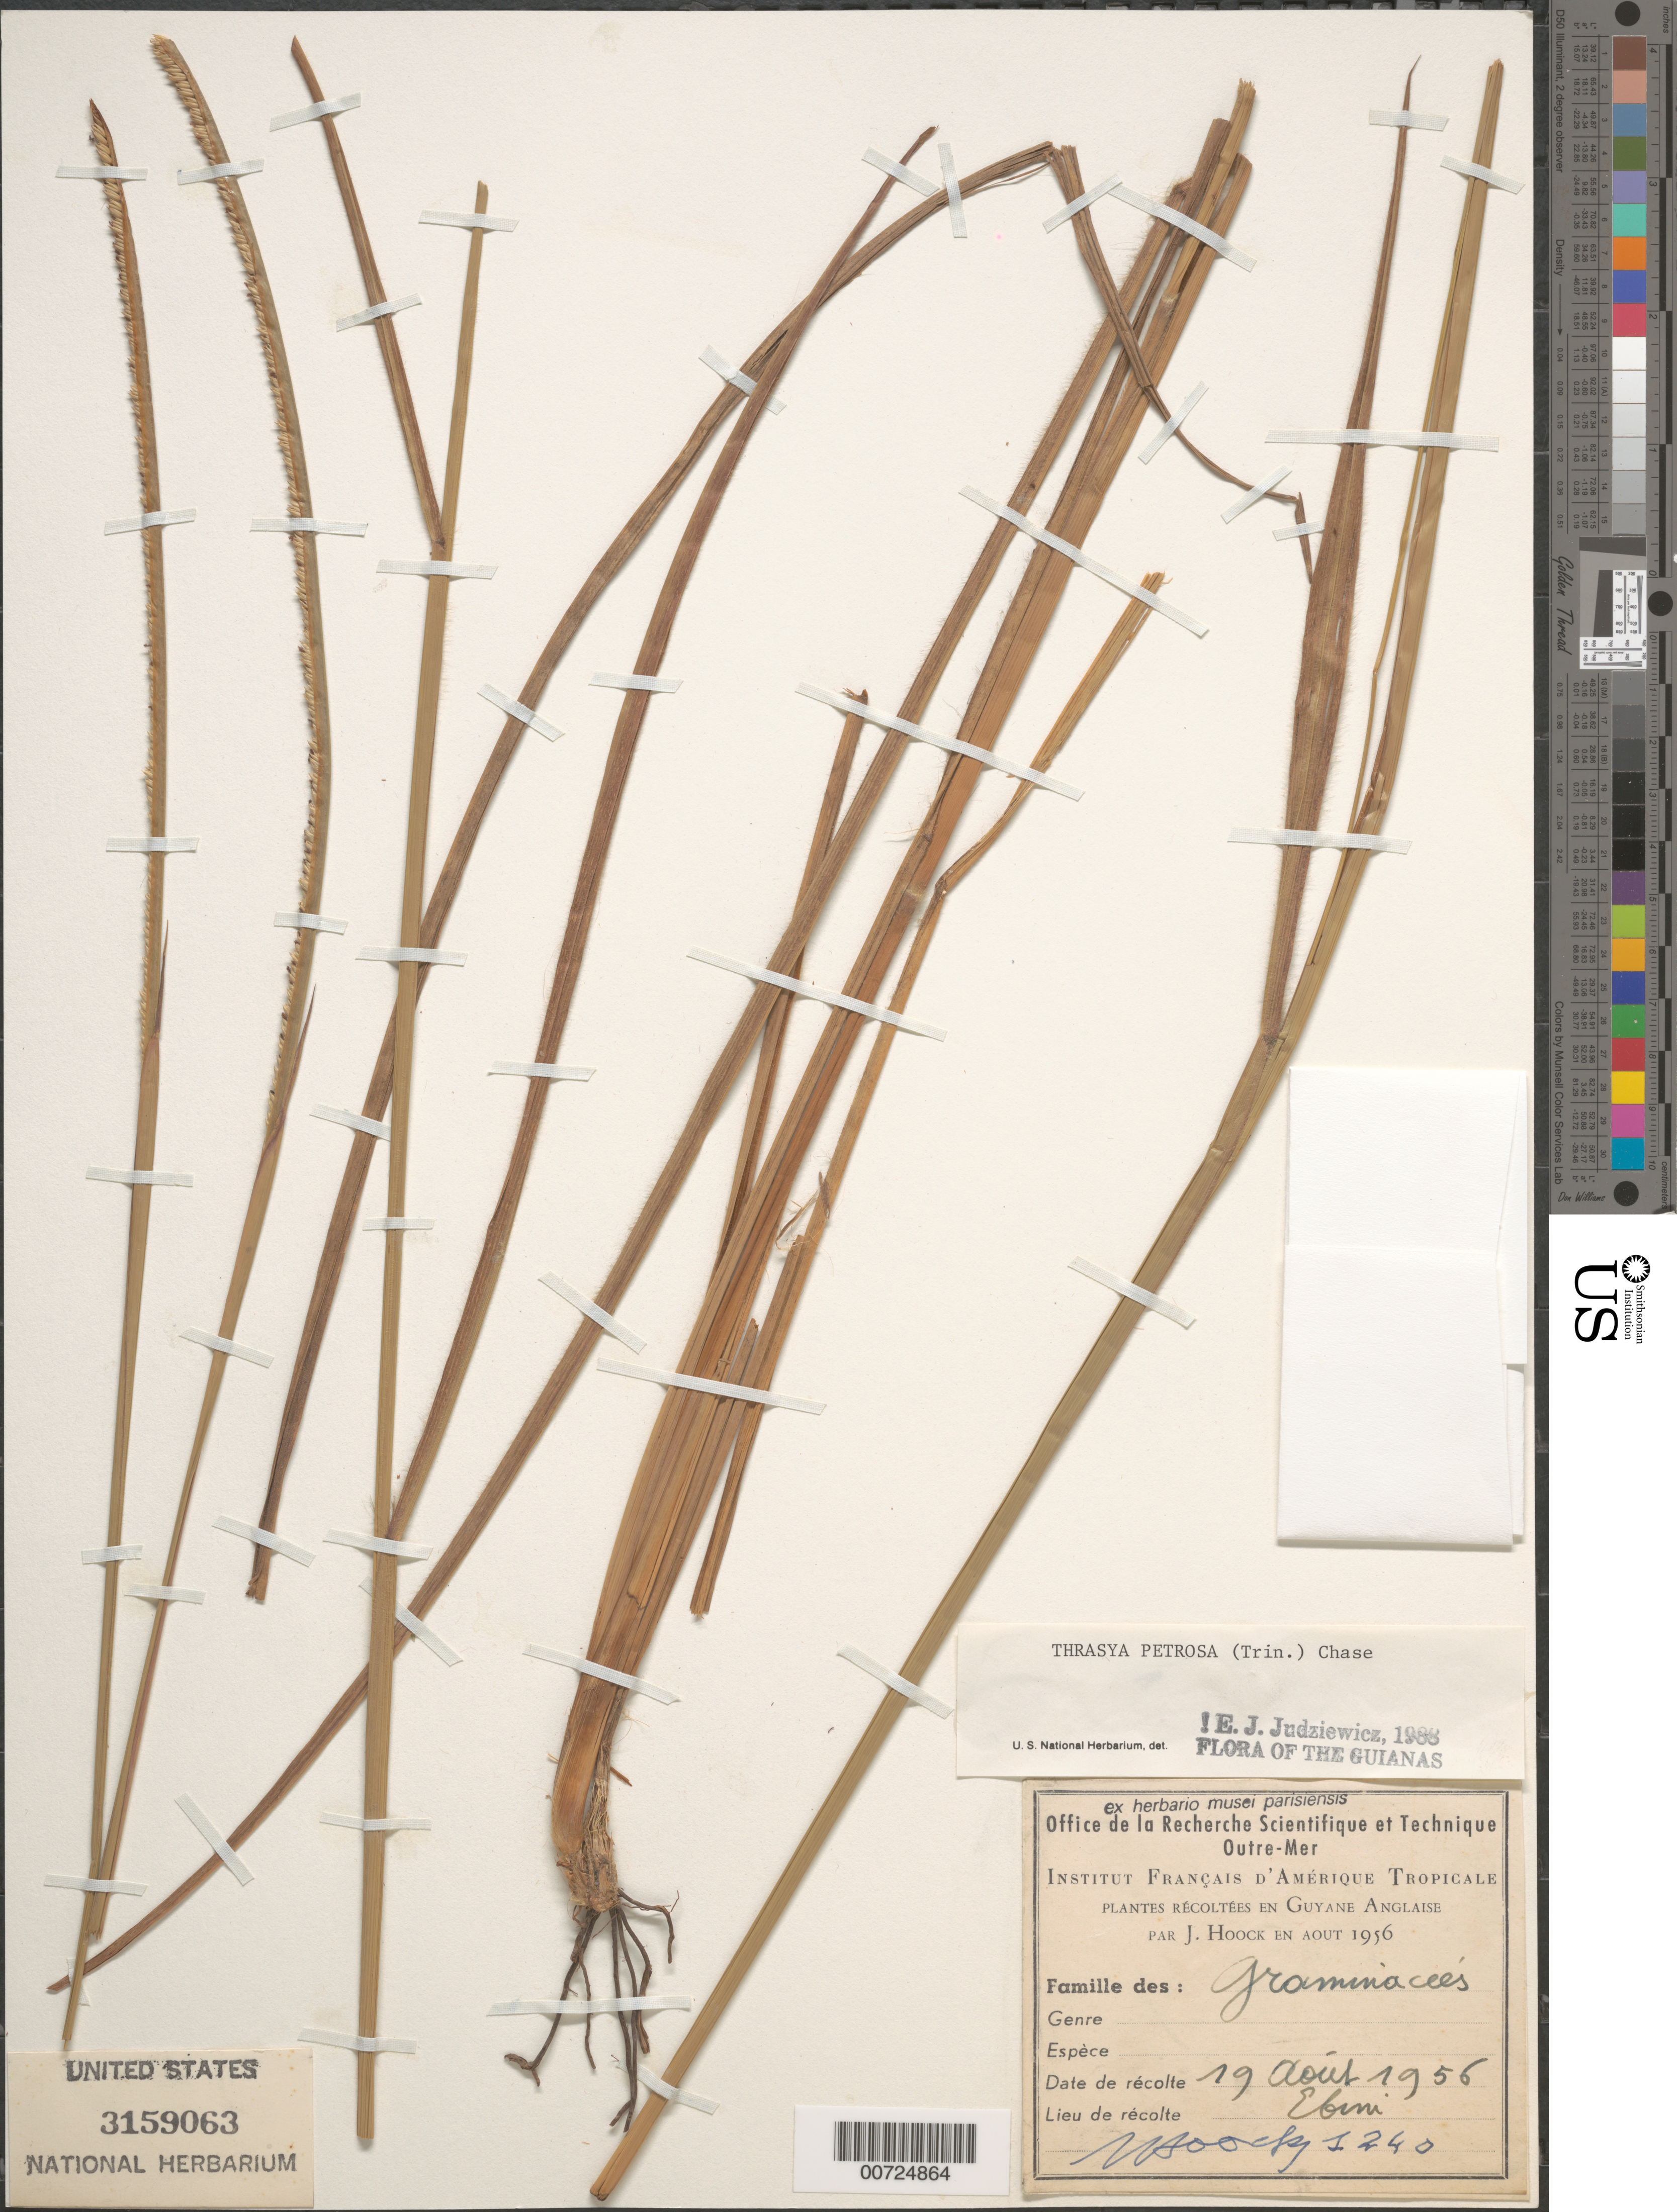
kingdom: Plantae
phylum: Tracheophyta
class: Liliopsida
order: Poales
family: Poaceae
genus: Thrasya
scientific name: Thrasya petrosa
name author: (Trin.) Chase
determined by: Judziewicz, E. J.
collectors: J. Hoock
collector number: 1240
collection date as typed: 19-Aug-56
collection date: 1956-08-19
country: Guyana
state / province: U. Demerara-Berbice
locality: Ebini Station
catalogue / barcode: US 3159063